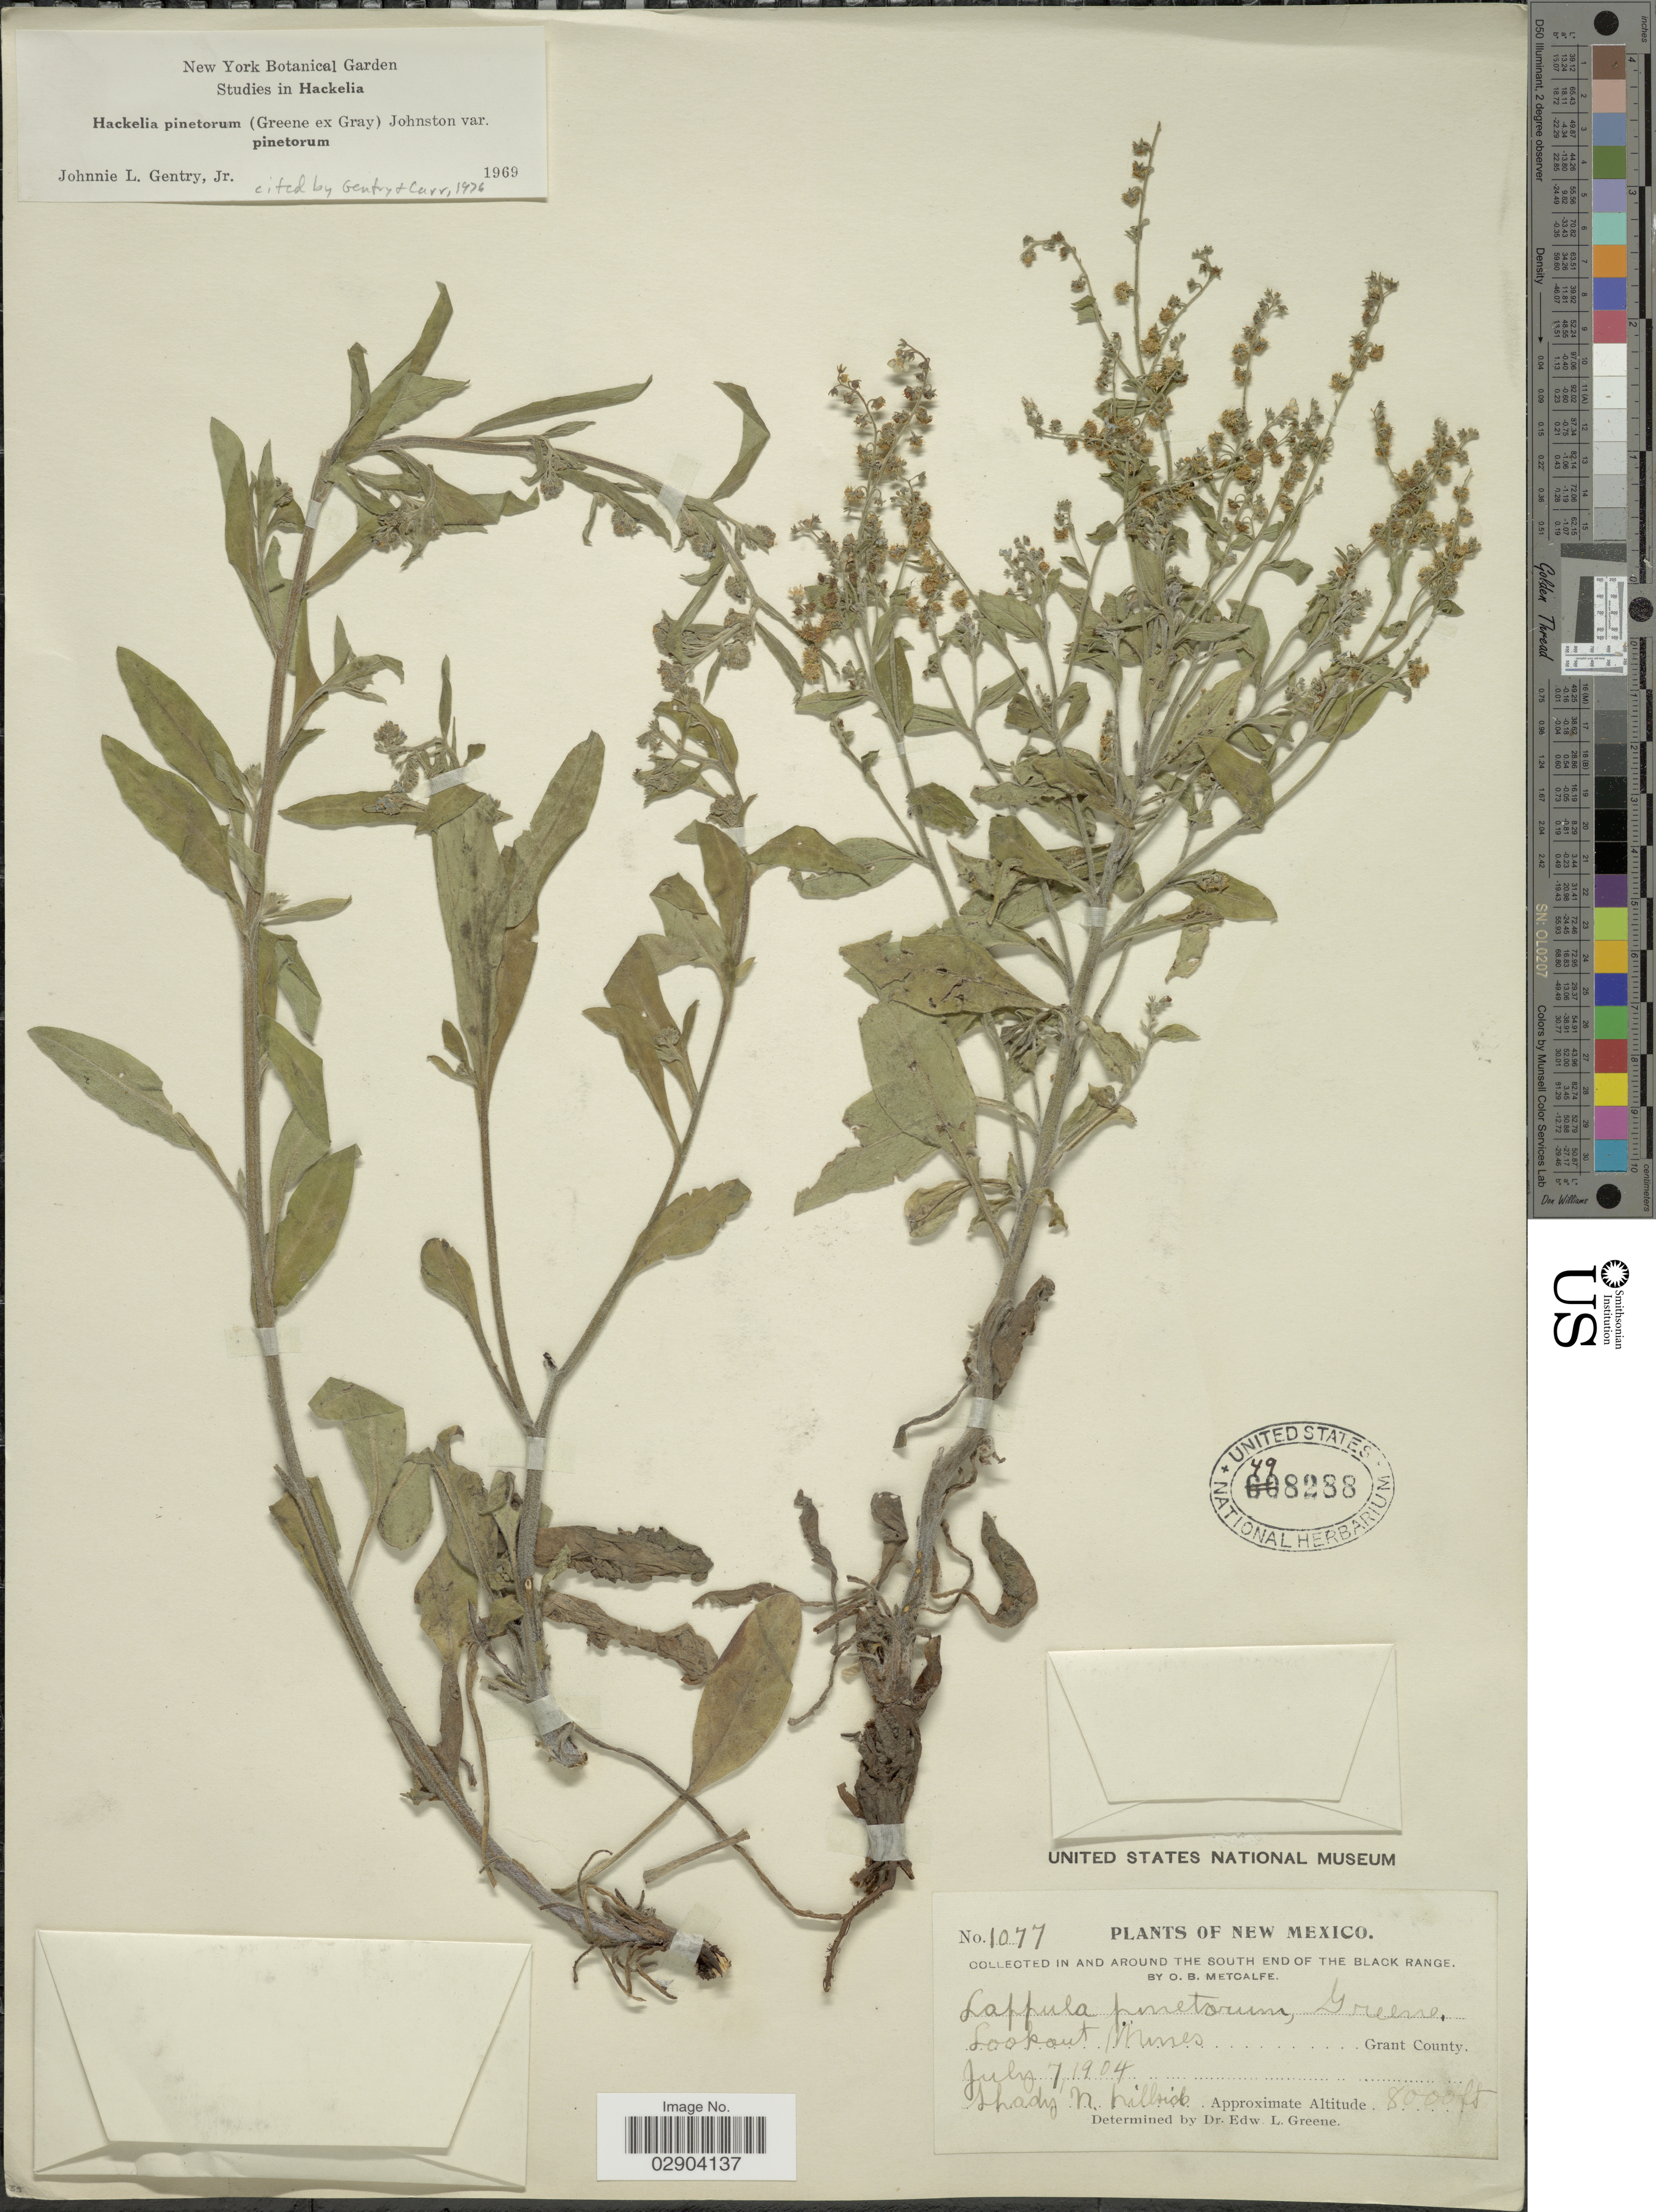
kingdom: Plantae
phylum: Tracheophyta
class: Magnoliopsida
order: Boraginales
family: Boraginaceae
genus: Hackelia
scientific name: Hackelia setosa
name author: I.M. Johnst.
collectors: O. B. Metcalfe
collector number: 1077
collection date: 1904-07-07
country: United States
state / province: New Mexico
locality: In and around The South end of The Black Range. Lookout Mines. Grant County.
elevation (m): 2438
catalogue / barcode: US 498288